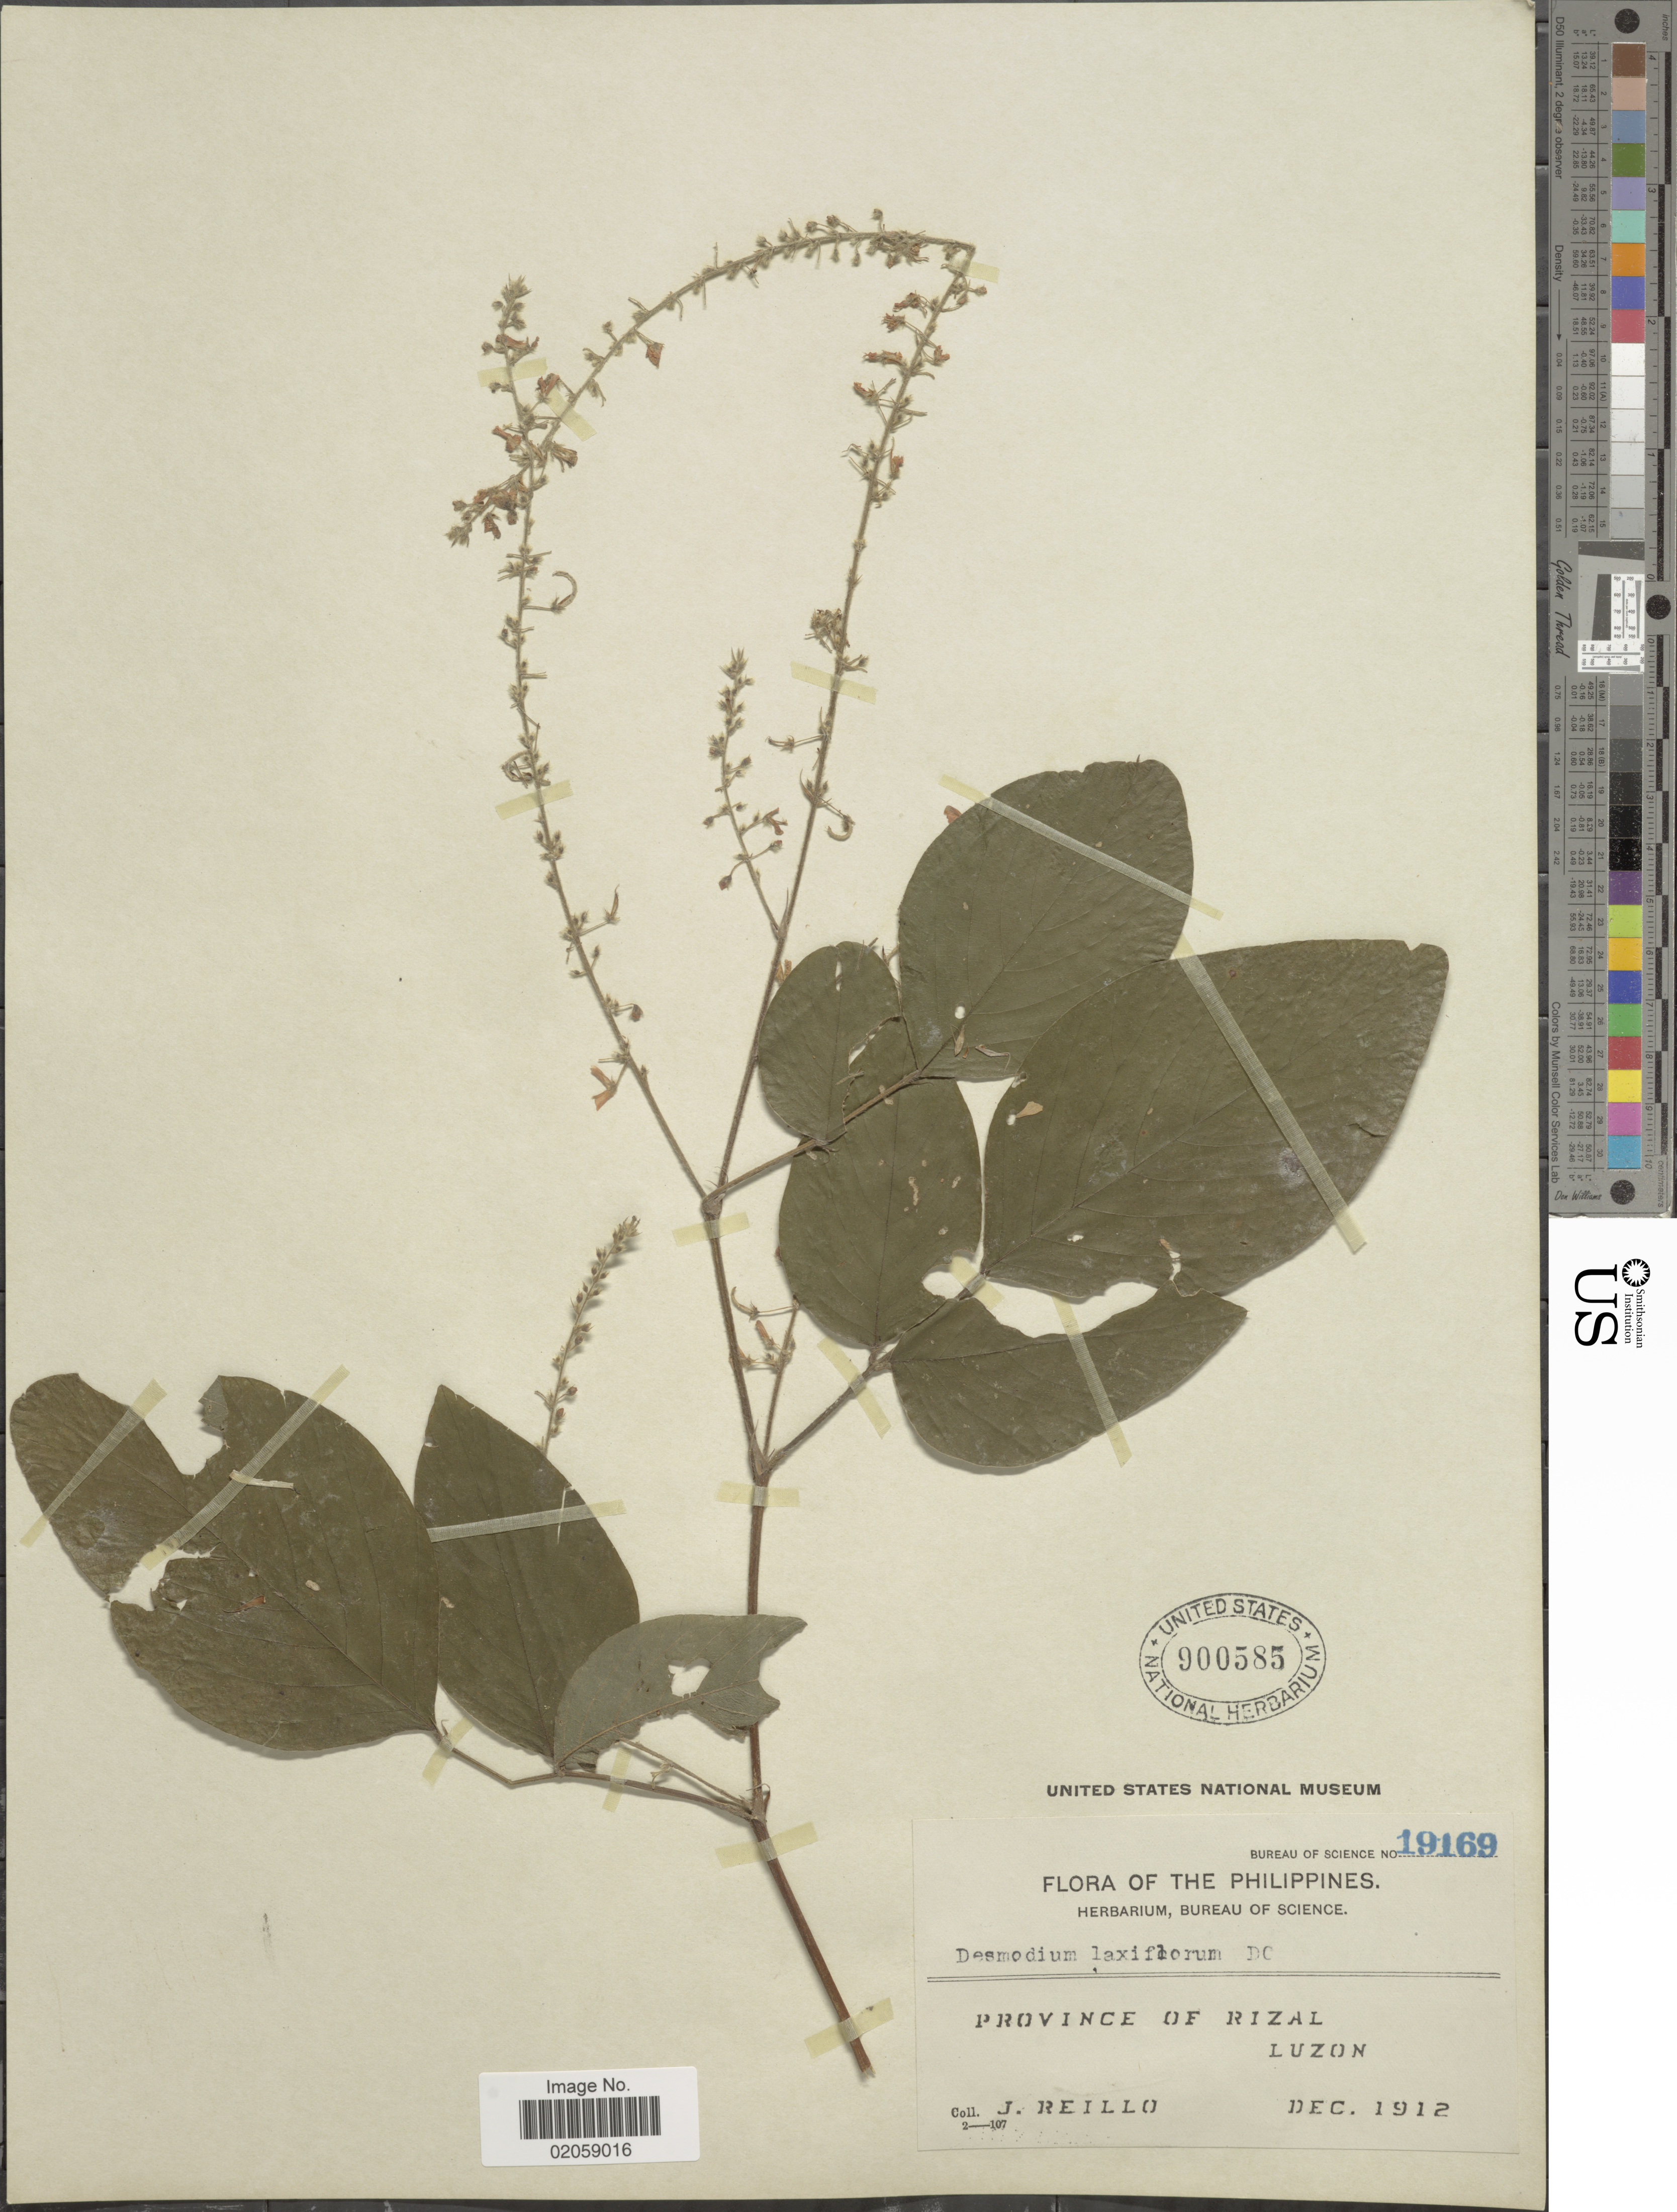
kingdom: Plantae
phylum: Tracheophyta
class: Magnoliopsida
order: Fabales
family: Fabaceae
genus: Sohmaea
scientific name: Sohmaea laxiflora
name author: (DC.) H. Ohashi & K. Ohashi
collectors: J. Reillo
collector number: Bureau of Science 19169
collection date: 1912-12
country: Philippines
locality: Province of Rizal. Luzon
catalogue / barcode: US 900585